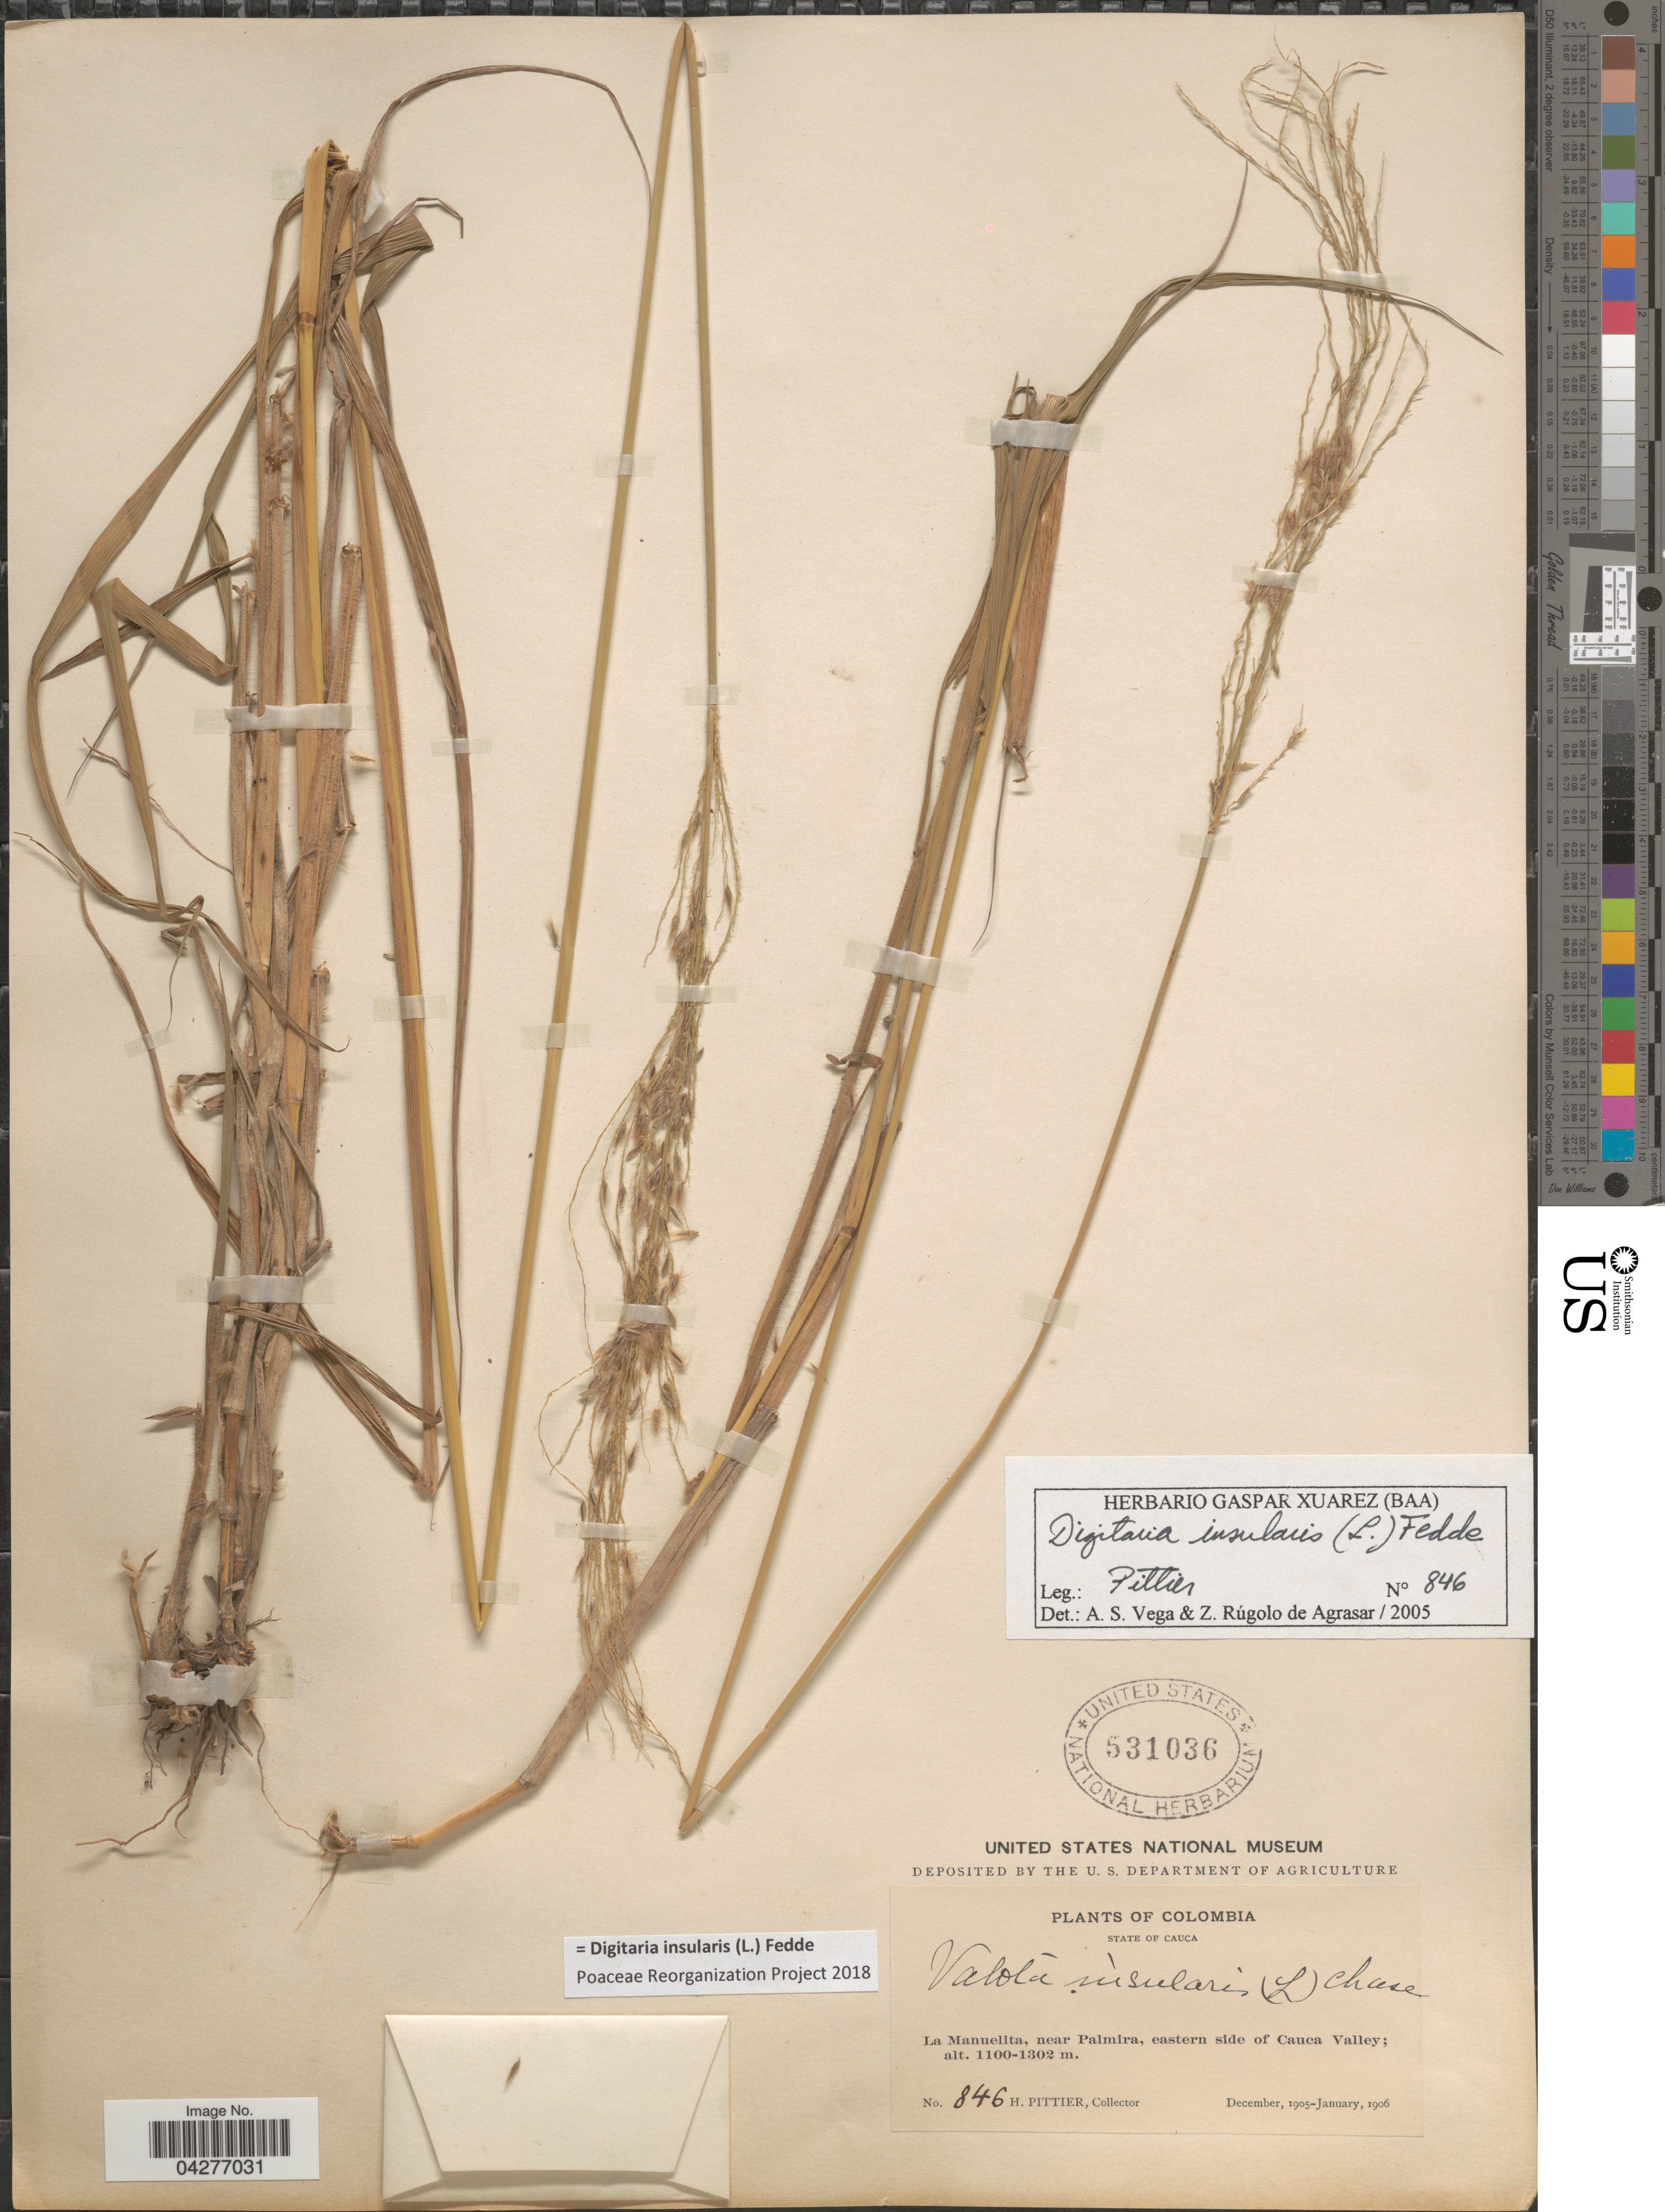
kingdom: Plantae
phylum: Tracheophyta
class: Liliopsida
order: Poales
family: Poaceae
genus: Digitaria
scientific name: Digitaria insularis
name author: (L.) Fedde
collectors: H. F. Pittier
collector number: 846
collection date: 1905-12/1906-01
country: Colombia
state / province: Cauca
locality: La Manuelita, near Palmira, eastern side of Cauca Valley.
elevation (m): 1100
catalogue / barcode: US 531036